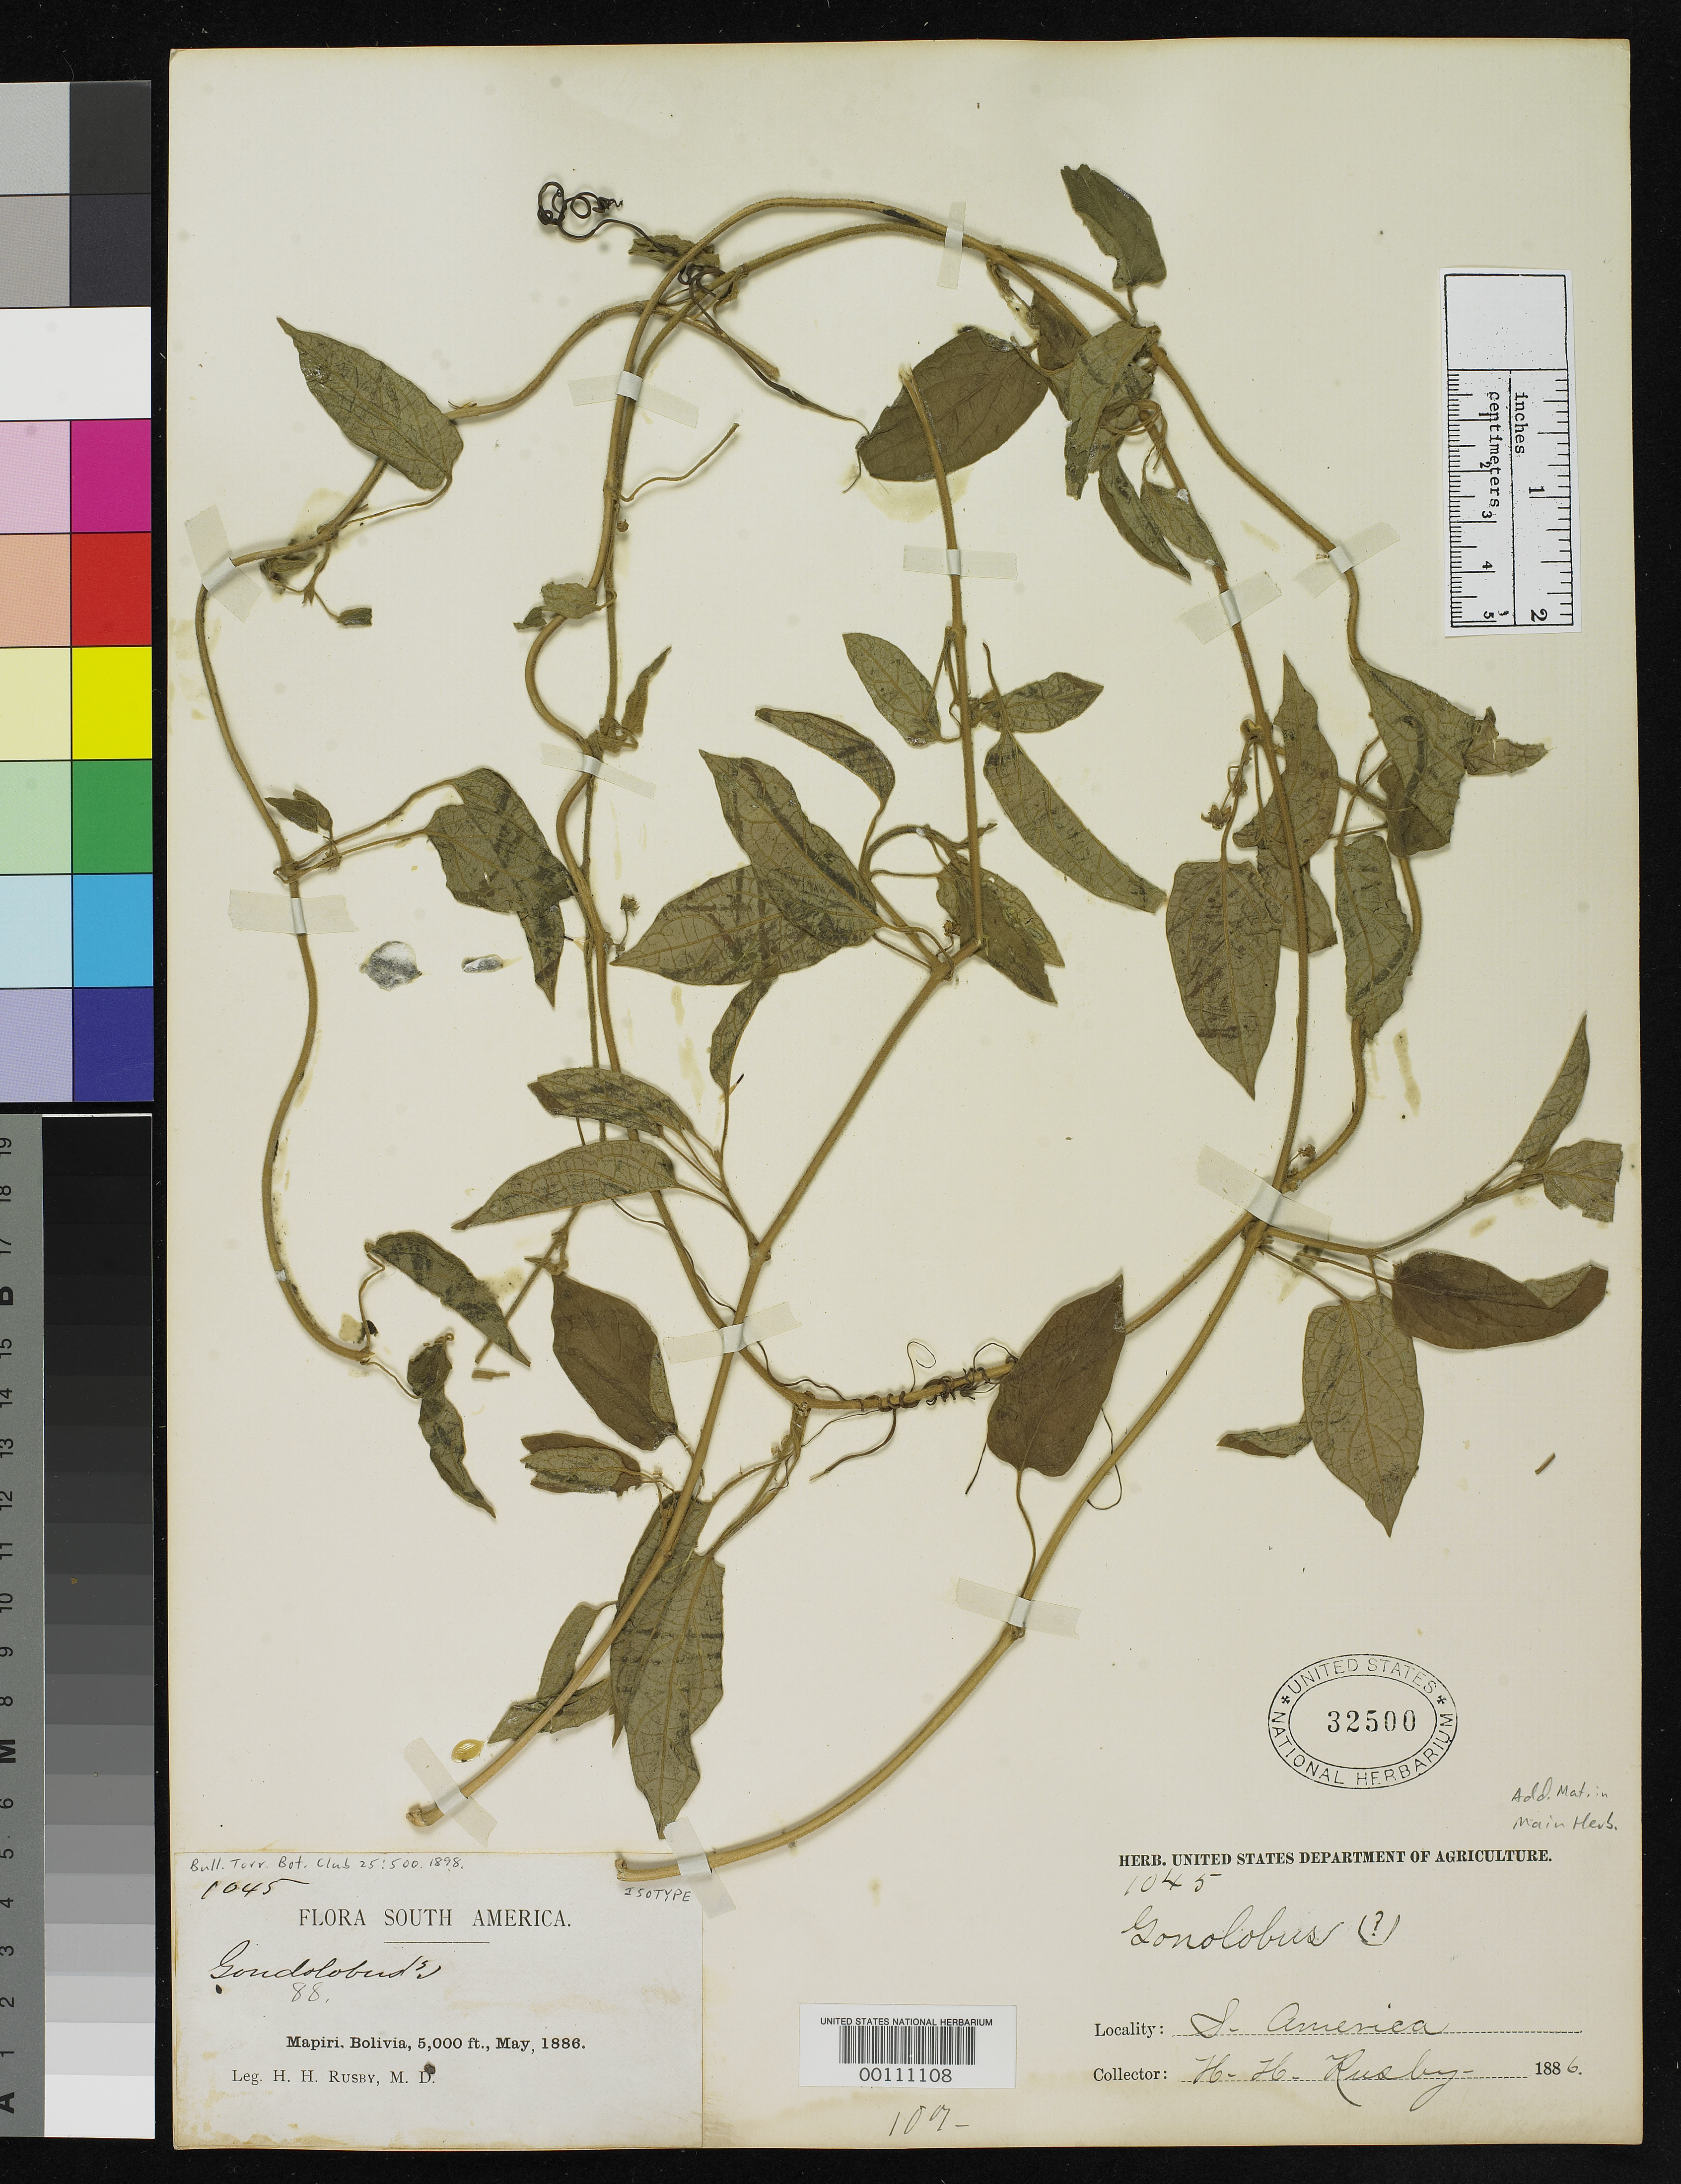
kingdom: Plantae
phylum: Tracheophyta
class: Magnoliopsida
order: Gentianales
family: Apocynaceae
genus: Gonolobus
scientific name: Gonolobus brittonii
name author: Rusby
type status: Isotype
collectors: H. H. Rusby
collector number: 1045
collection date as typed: May 1886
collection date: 1886-05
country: Bolivia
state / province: La Páz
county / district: Larecaja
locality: Mapiri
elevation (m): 1524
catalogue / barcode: US 32500